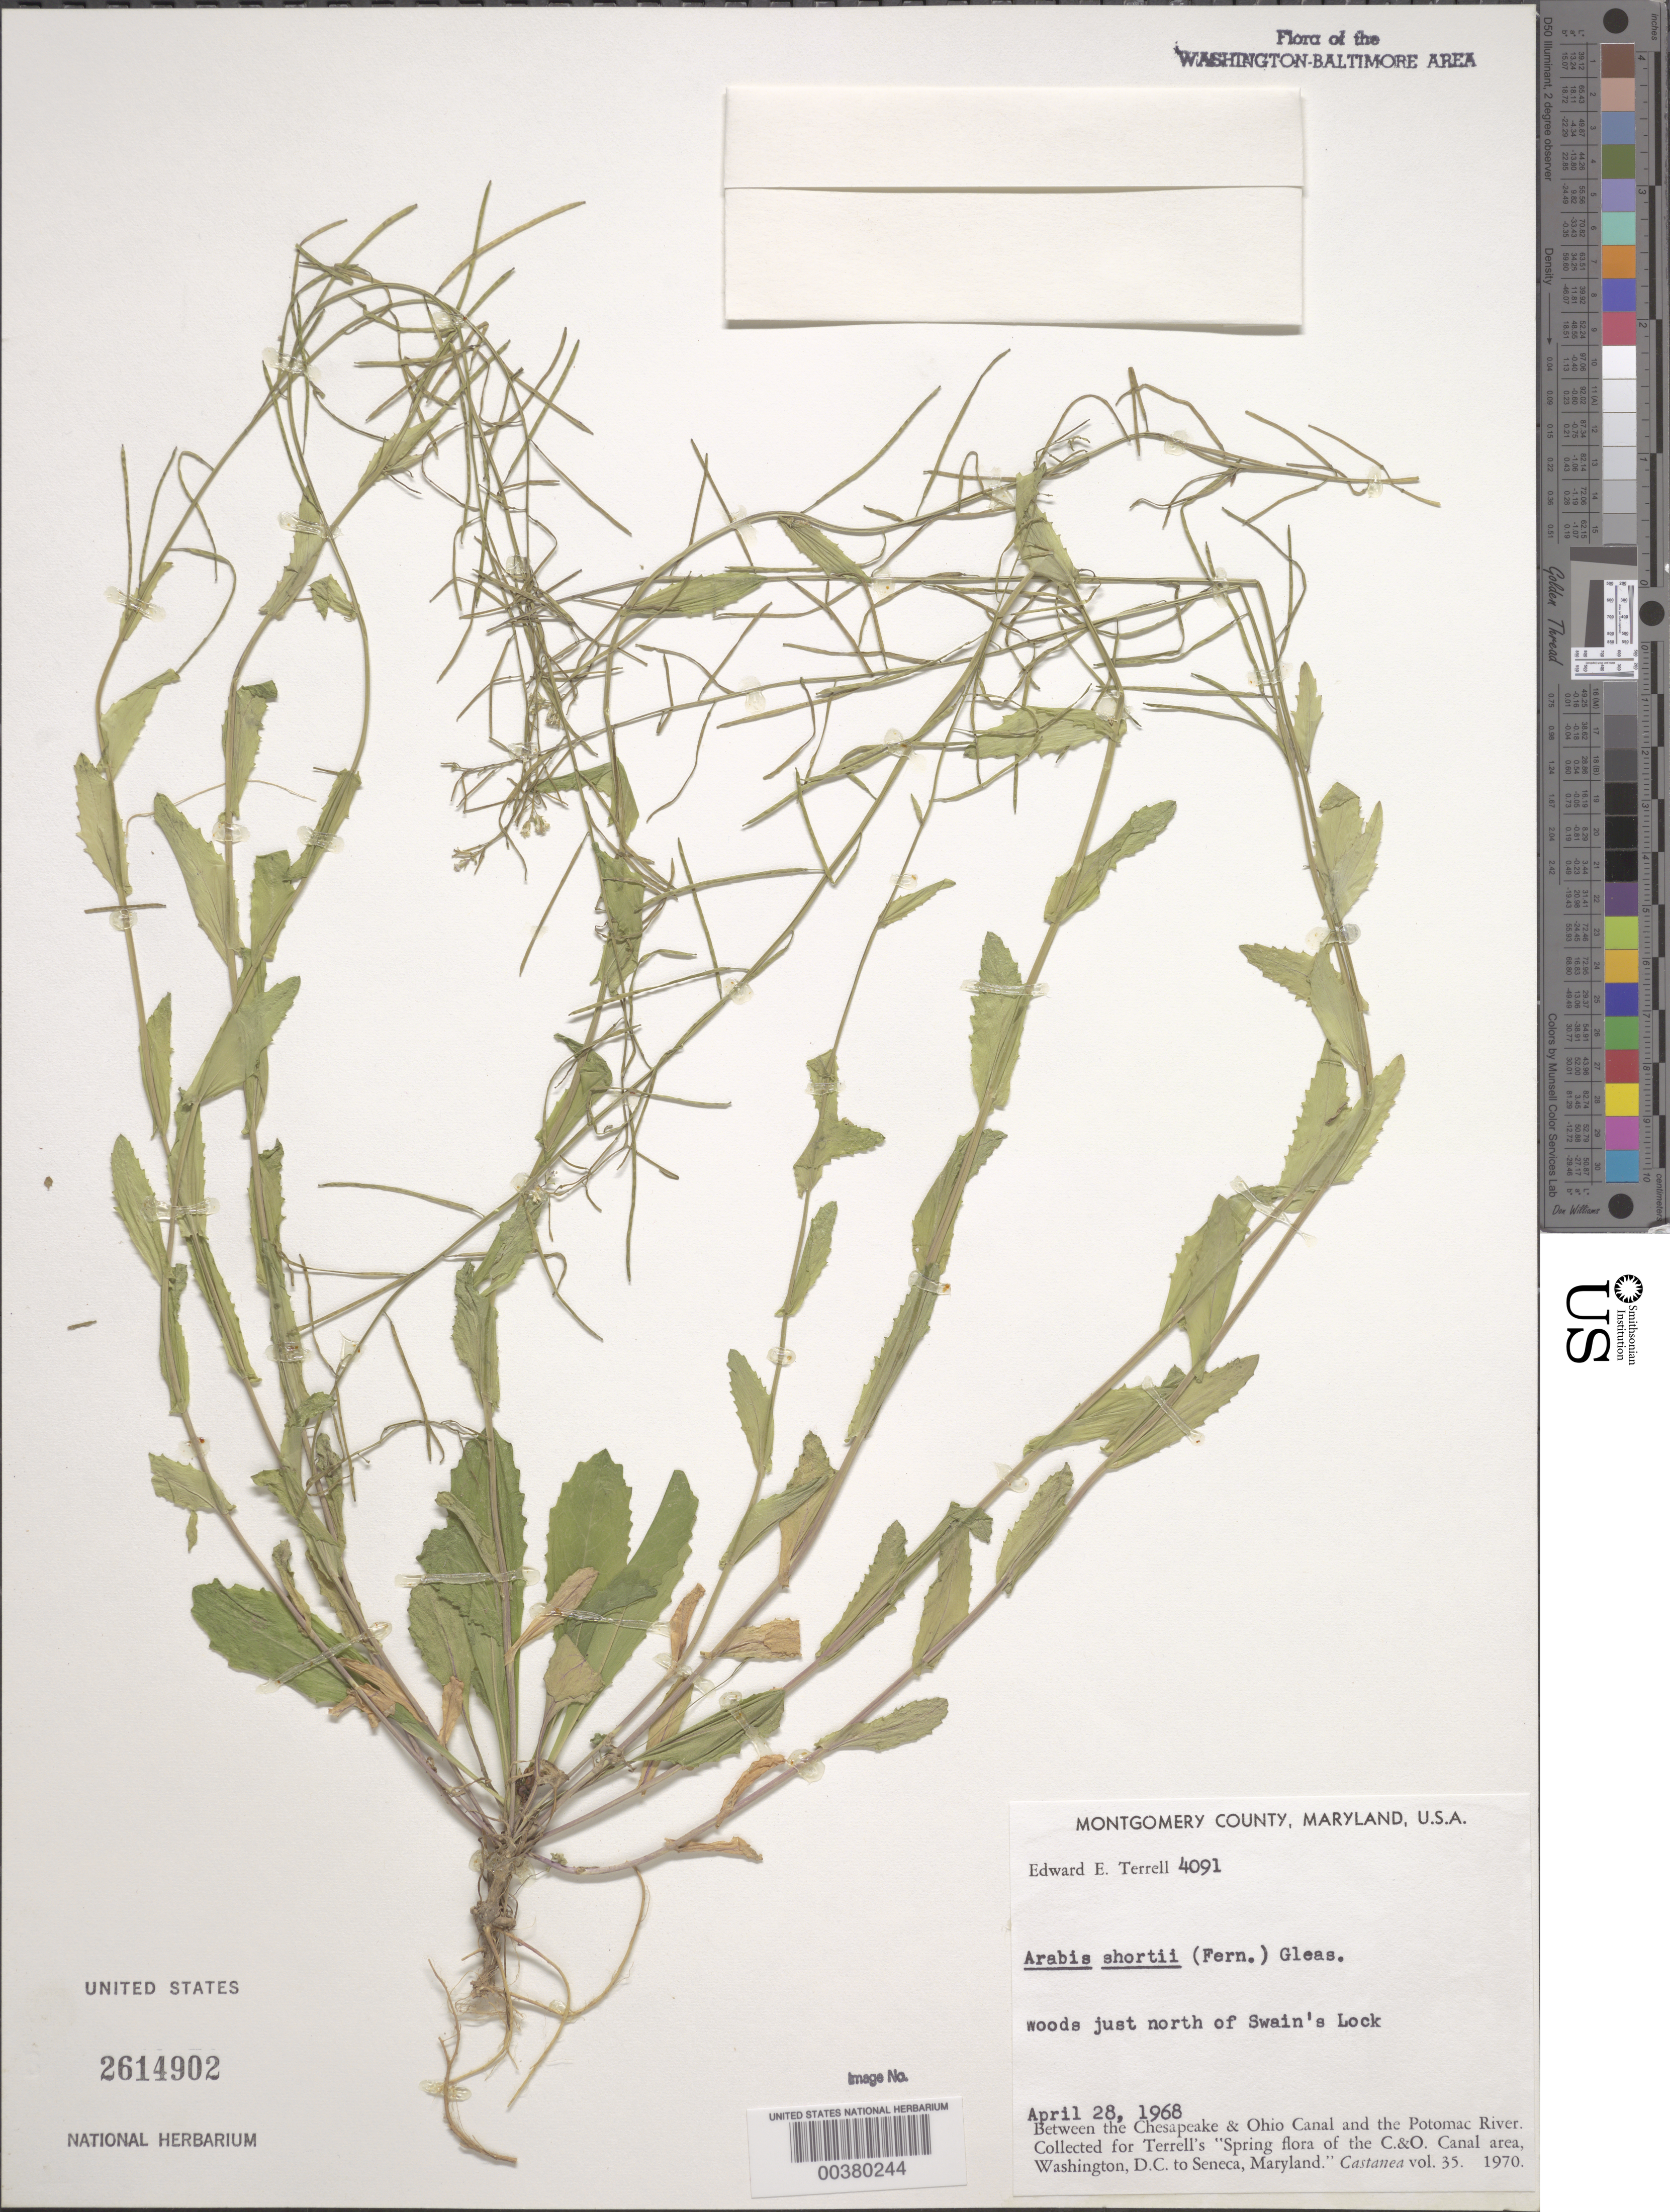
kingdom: Plantae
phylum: Tracheophyta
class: Magnoliopsida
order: Brassicales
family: Brassicaceae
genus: Boechera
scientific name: Boechera shortii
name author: (Fernald) Al-Shehbaz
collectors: E. E. Terrell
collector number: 4091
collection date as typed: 28 Apr 1968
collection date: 1968-04-28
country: United States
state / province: Maryland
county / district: Montgomery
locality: North of Swains Lock C. & O. Canal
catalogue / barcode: US 2614902